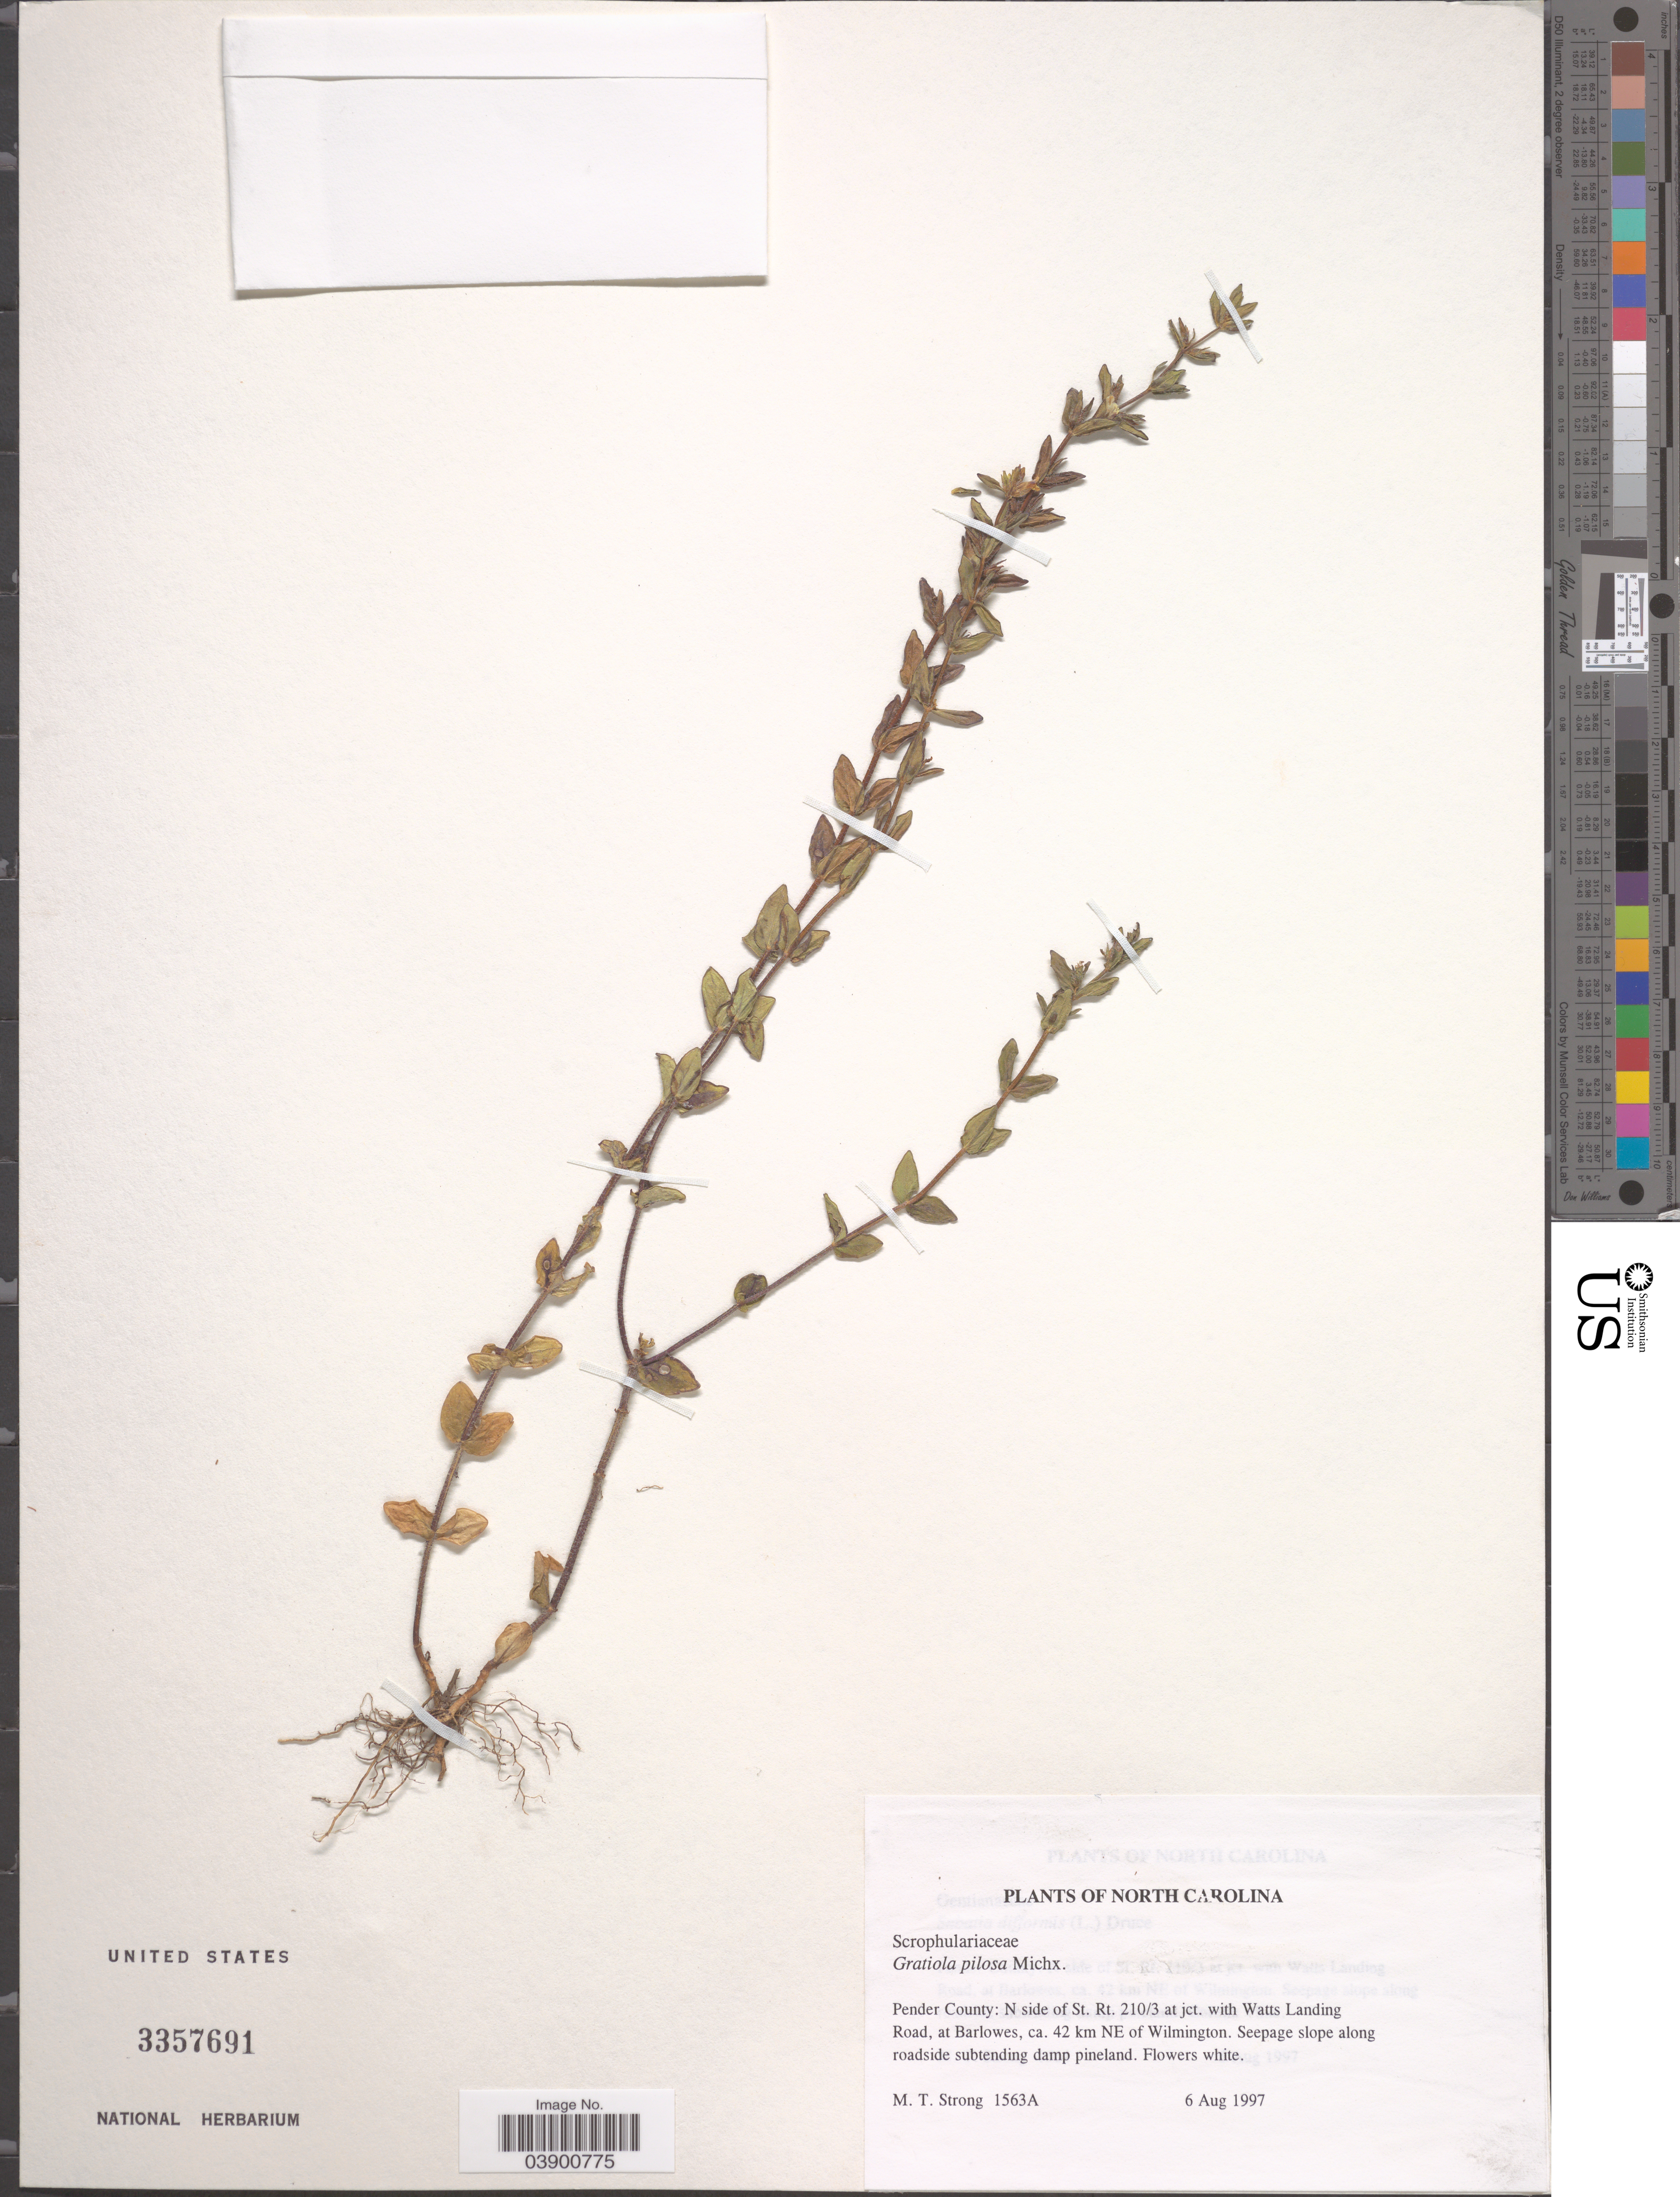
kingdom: Plantae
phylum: Tracheophyta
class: Magnoliopsida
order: Lamiales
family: Plantaginaceae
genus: Gratiola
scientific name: Gratiola pilosa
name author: Michx.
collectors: M. T. Strong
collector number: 1563A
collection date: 1997-08-06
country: United States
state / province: North Carolina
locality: Pender County: N side of St. Rt. 210/3 at jct, with Watts Landing Road, at Barlows, ca. 42 km NE of Wilmington.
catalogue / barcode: US 3357691